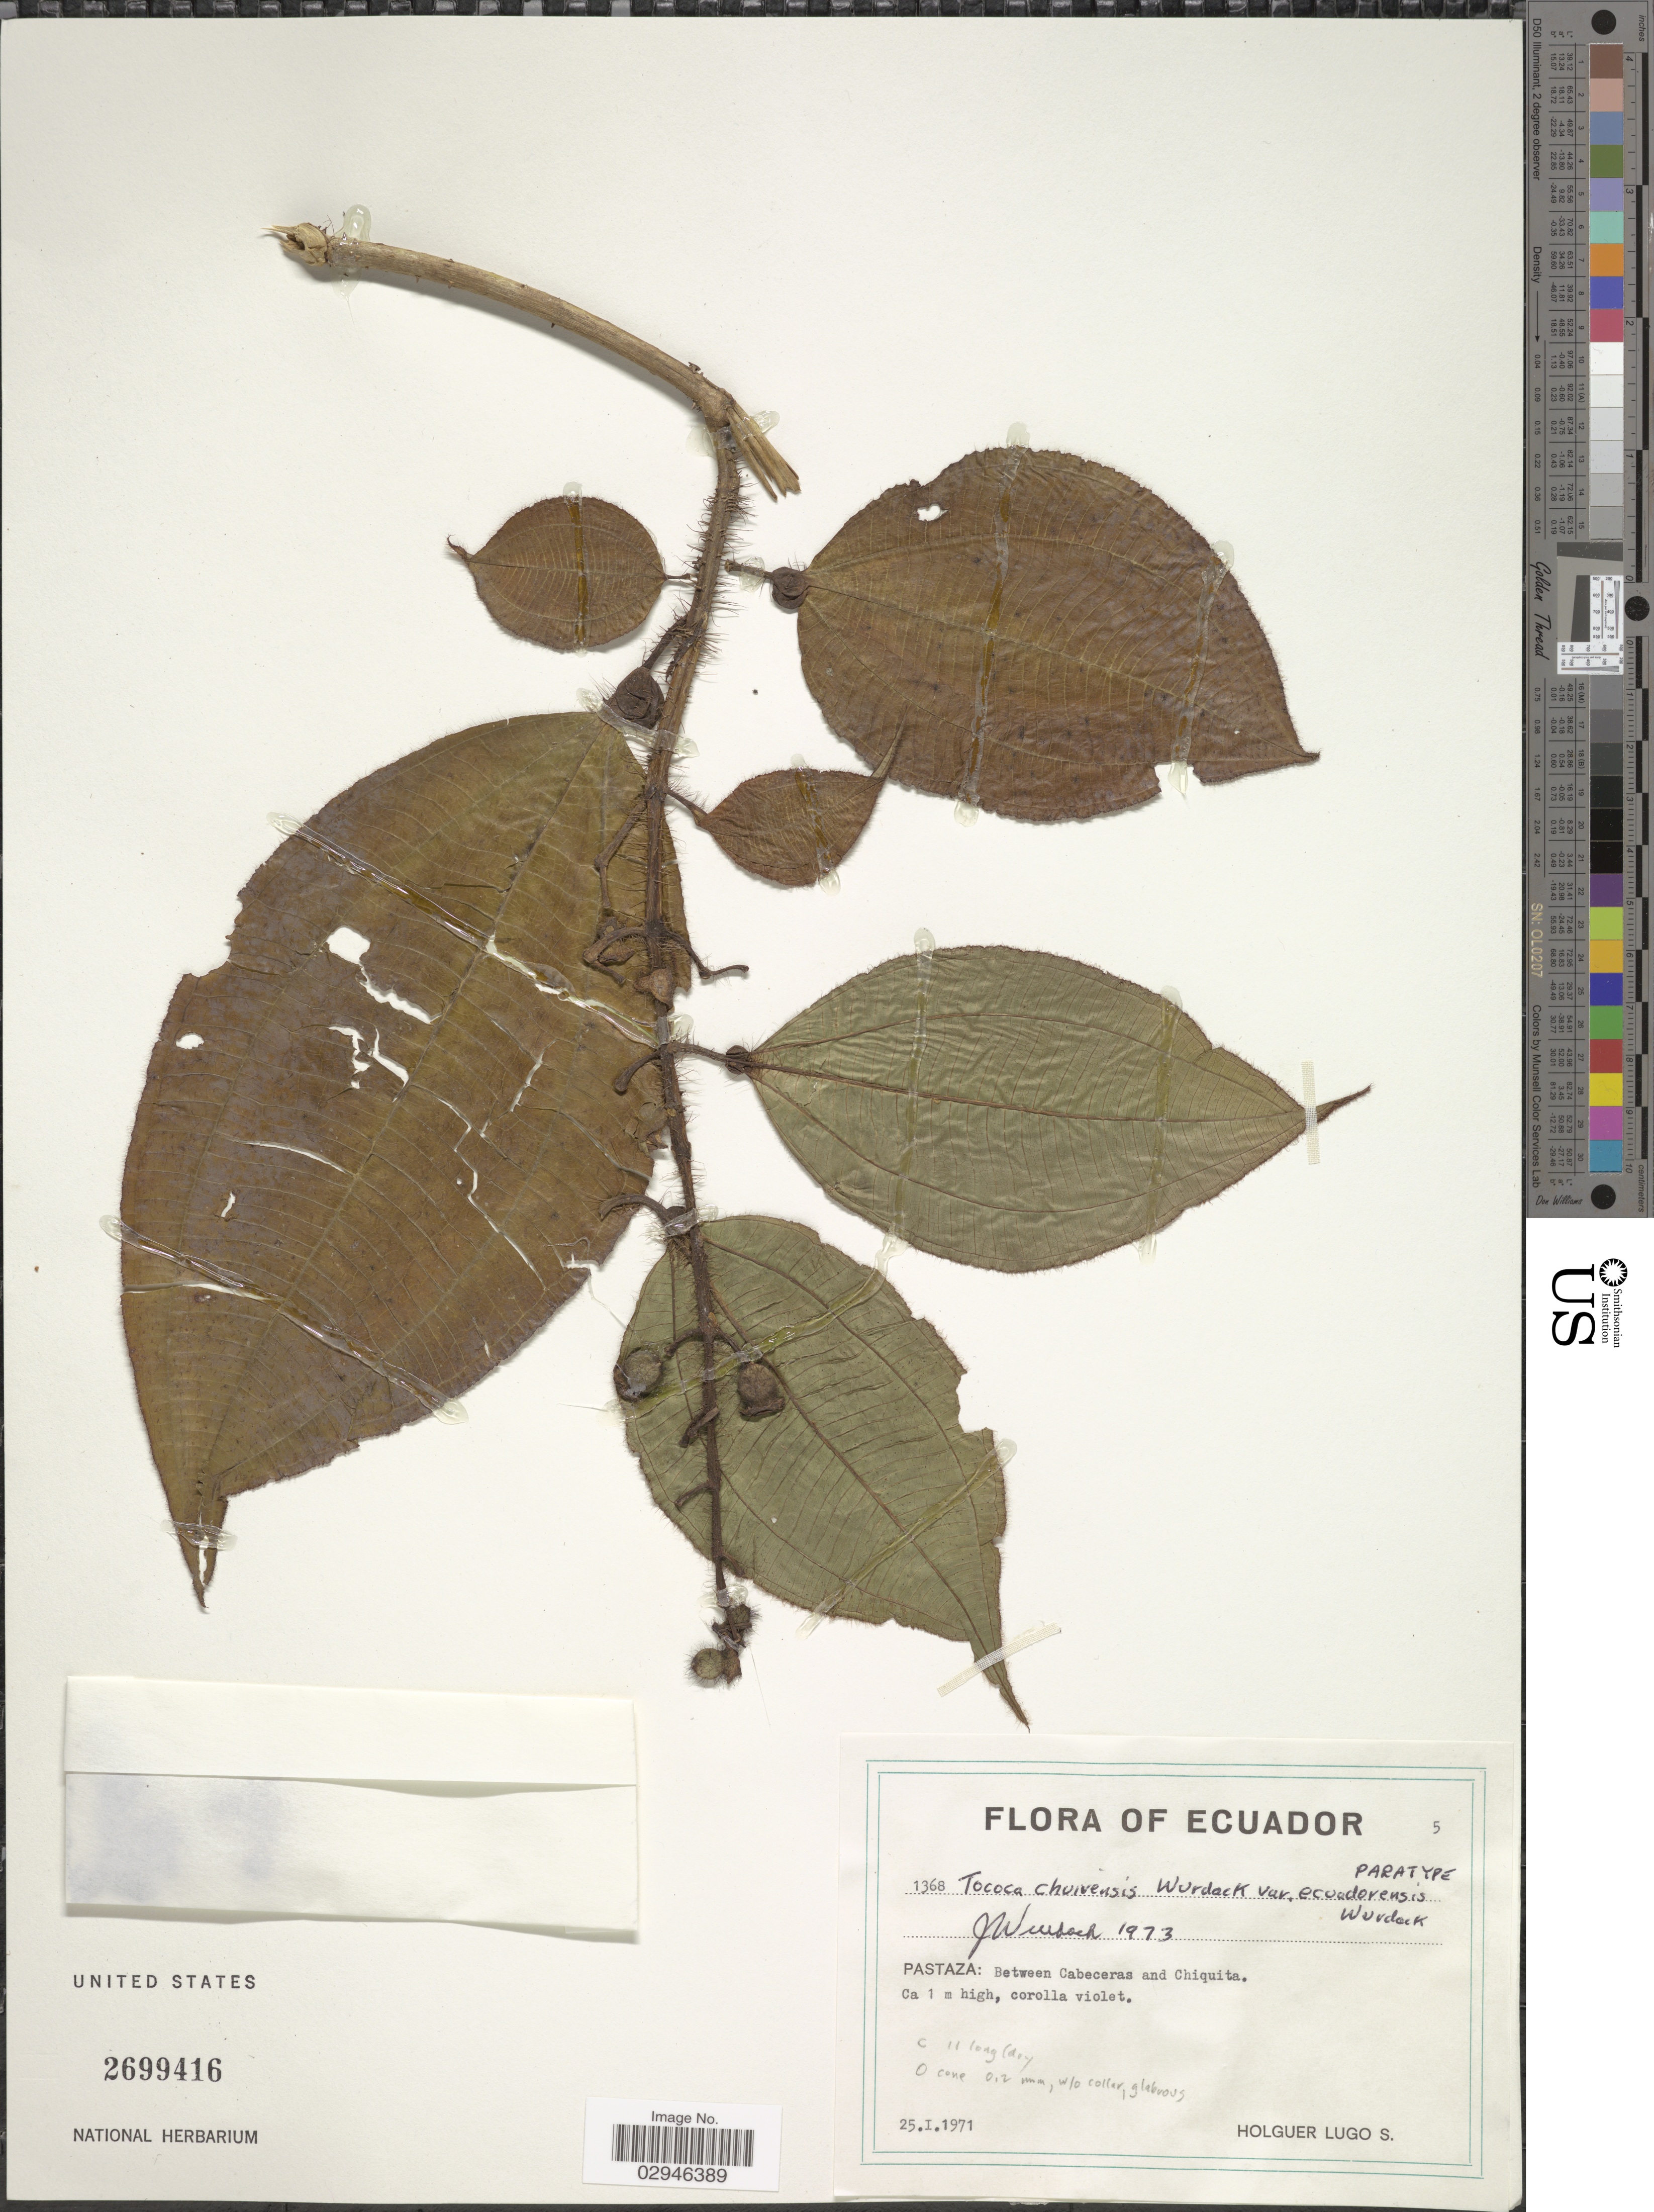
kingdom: Plantae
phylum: Tracheophyta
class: Magnoliopsida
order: Myrtales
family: Melastomataceae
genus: Tococa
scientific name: Tococa chuivensis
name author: Wurdack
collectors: H. Lugo S.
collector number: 1368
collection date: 1971-01-25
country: Ecuador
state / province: Pastaza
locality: Between Cabeceras and Chiquita.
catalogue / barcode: US 2699416